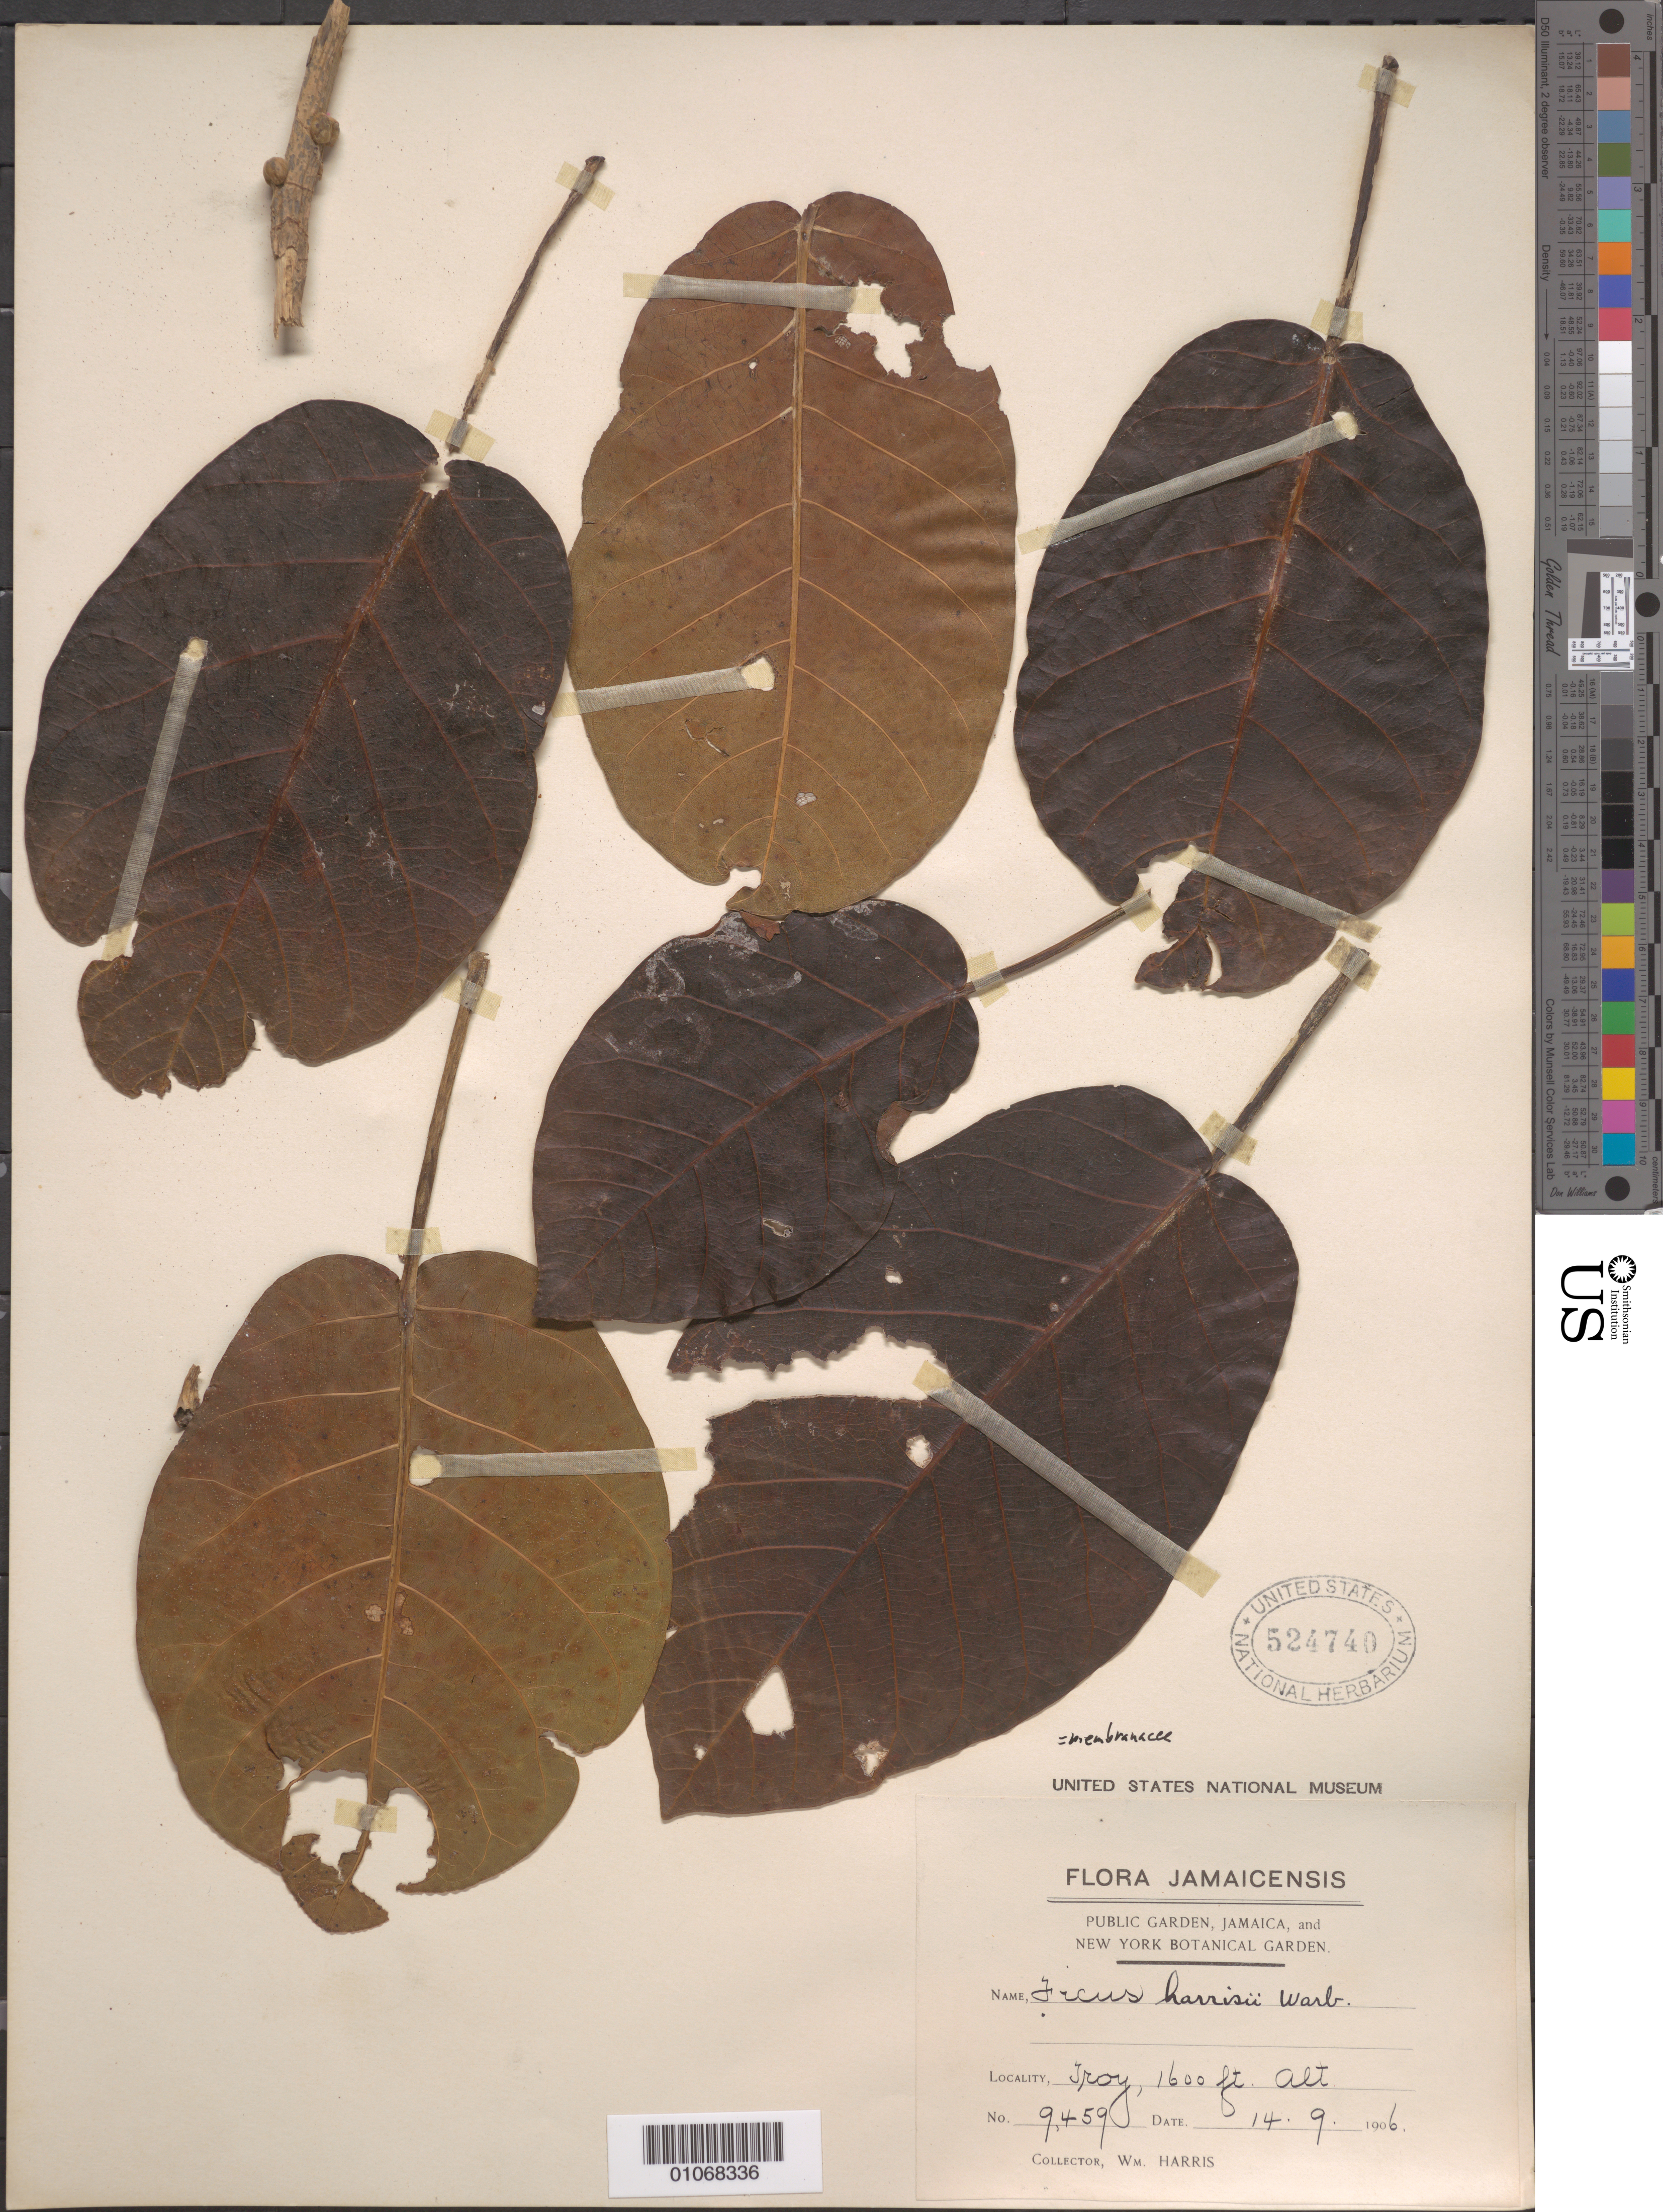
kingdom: Plantae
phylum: Tracheophyta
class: Magnoliopsida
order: Rosales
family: Moraceae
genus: Ficus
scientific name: Ficus membranacea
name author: C. Wright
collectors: W. Harris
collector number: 9459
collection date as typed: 14 Sep 1906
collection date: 1906-09-14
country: Jamaica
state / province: Trelawny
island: Jamaica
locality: Troy.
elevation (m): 488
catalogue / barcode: US 524740